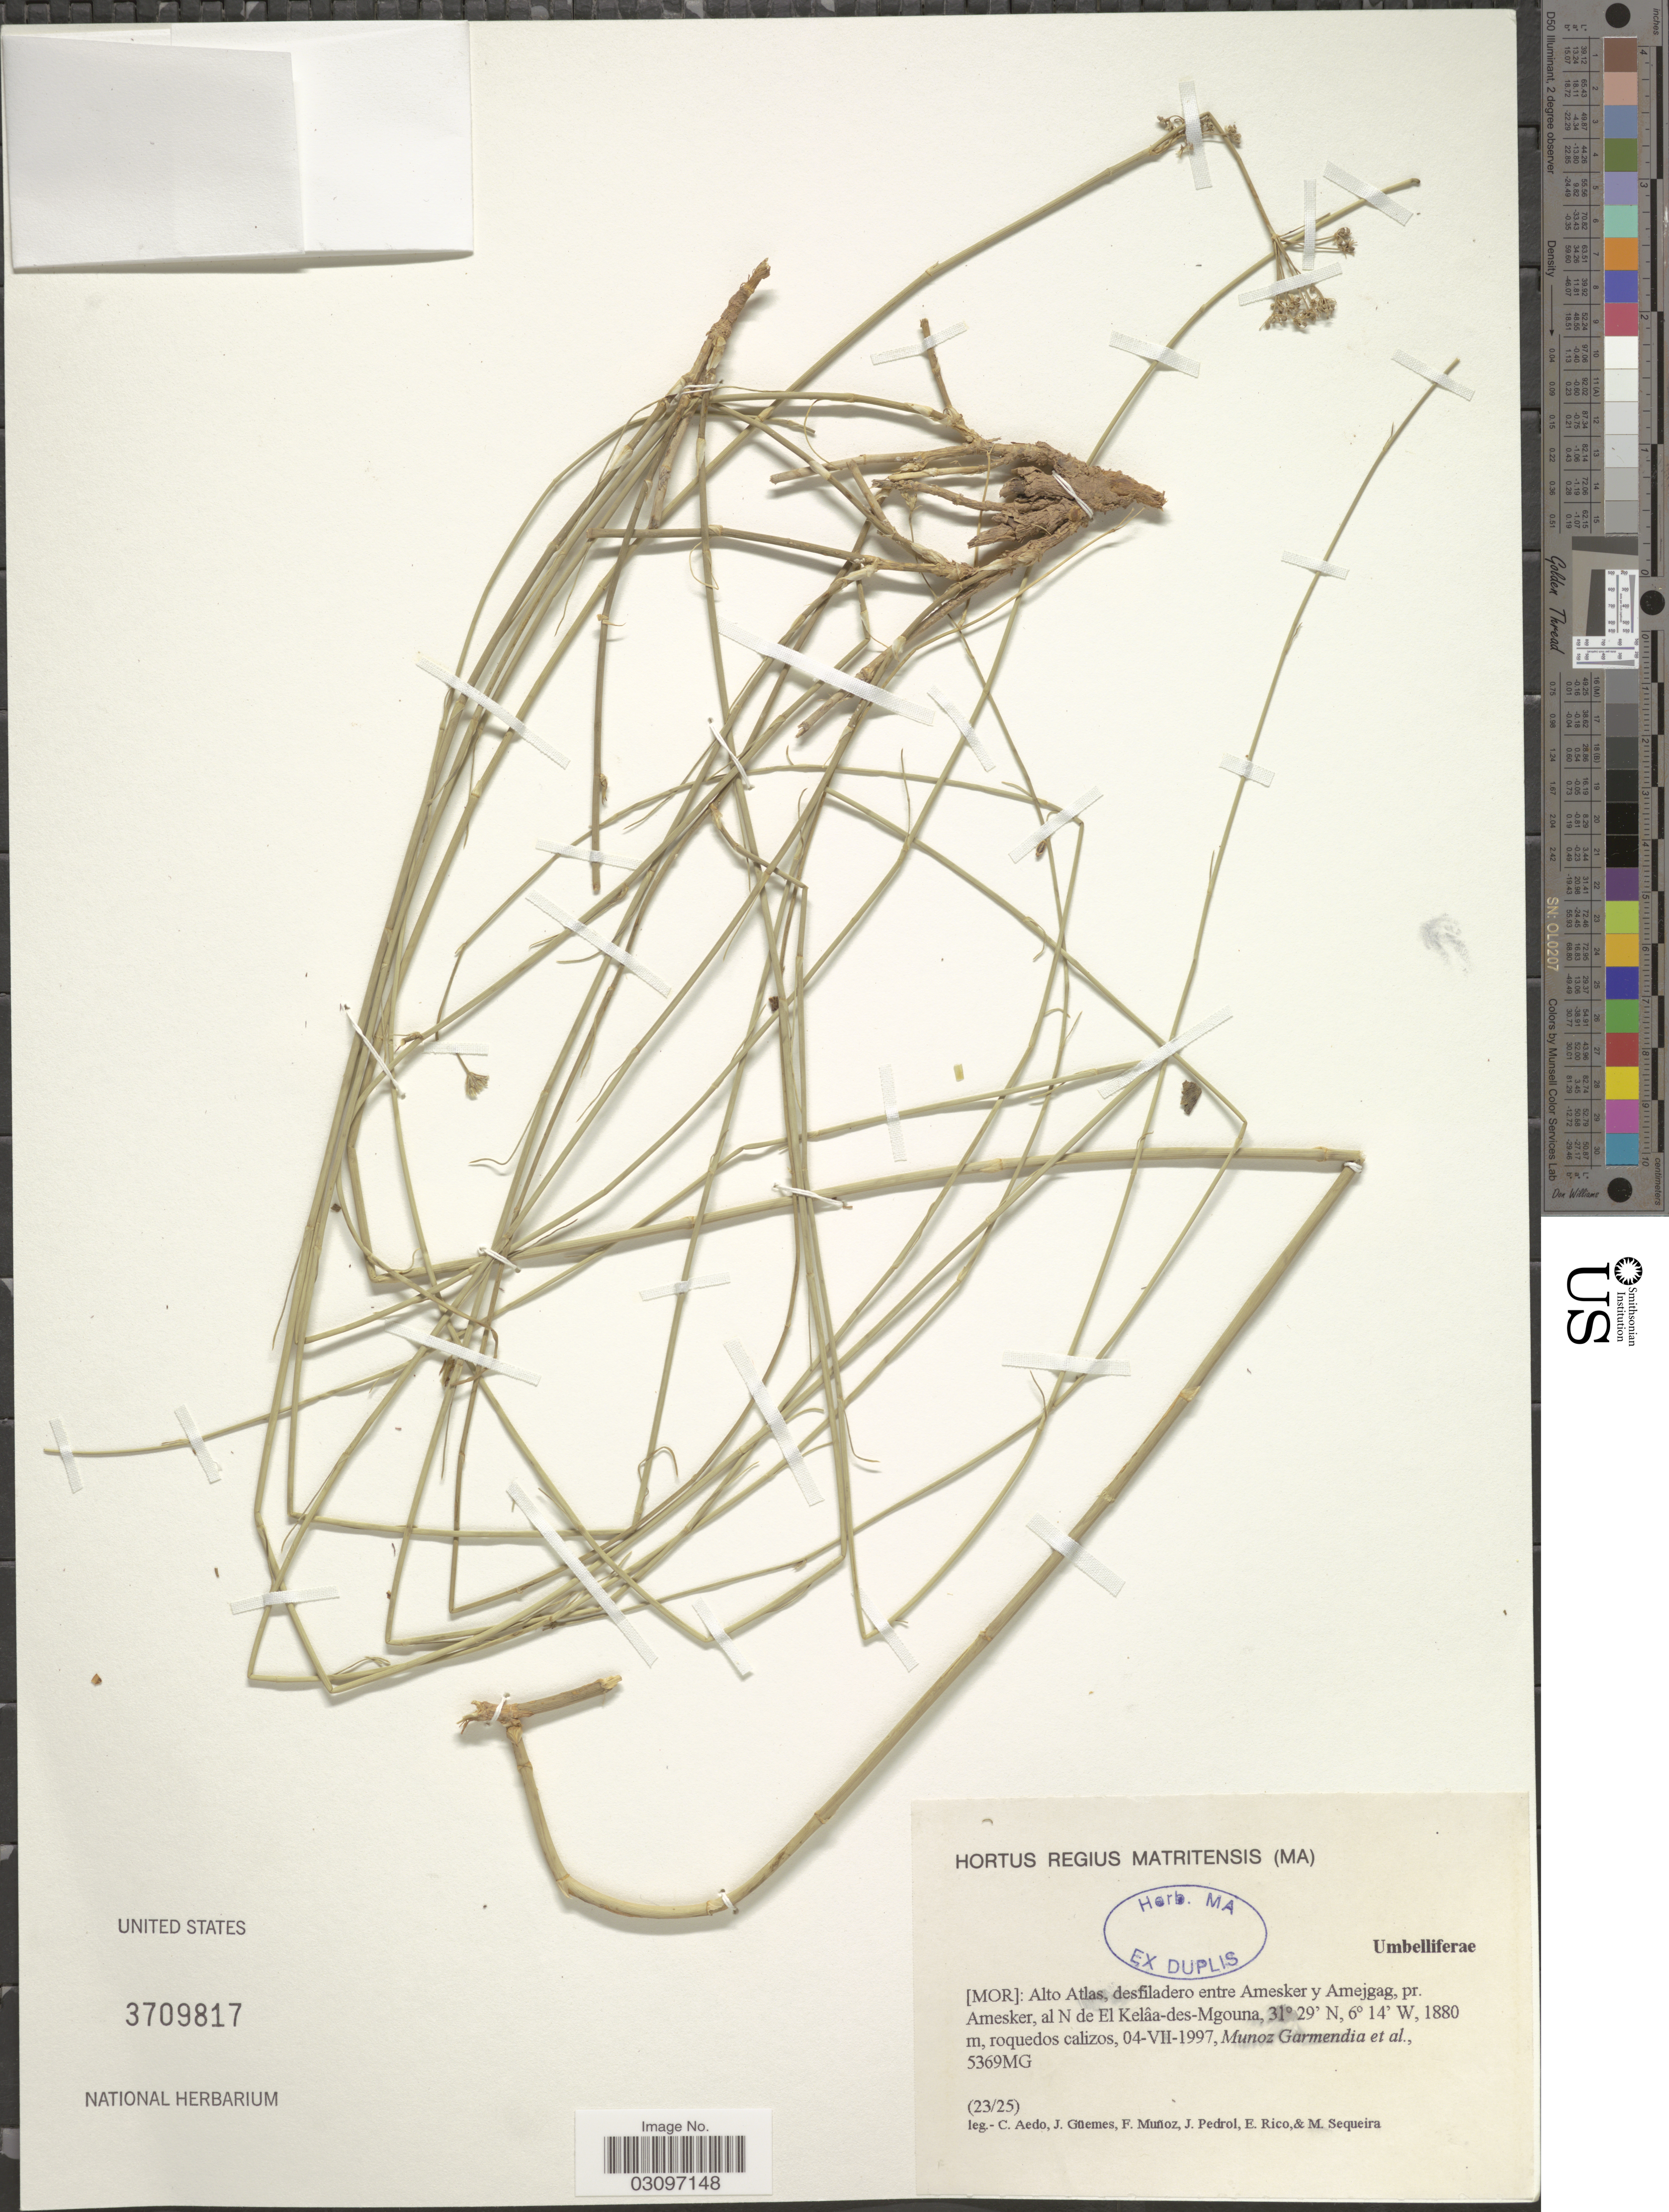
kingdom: Plantae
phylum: Tracheophyta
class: Magnoliopsida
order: Apiales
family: Apiaceae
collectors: C. Aedo, J. Güemes, F. Muñoz, J. Pedrol & et al.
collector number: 23/25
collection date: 1997-07-04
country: Morocco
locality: [Mor]: Alto Atlas, desfiladero entre Amesker y Amejgag, pr. Amesker, al N de El Kelâa-des-Mgouna.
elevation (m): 1880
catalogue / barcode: US 3709817